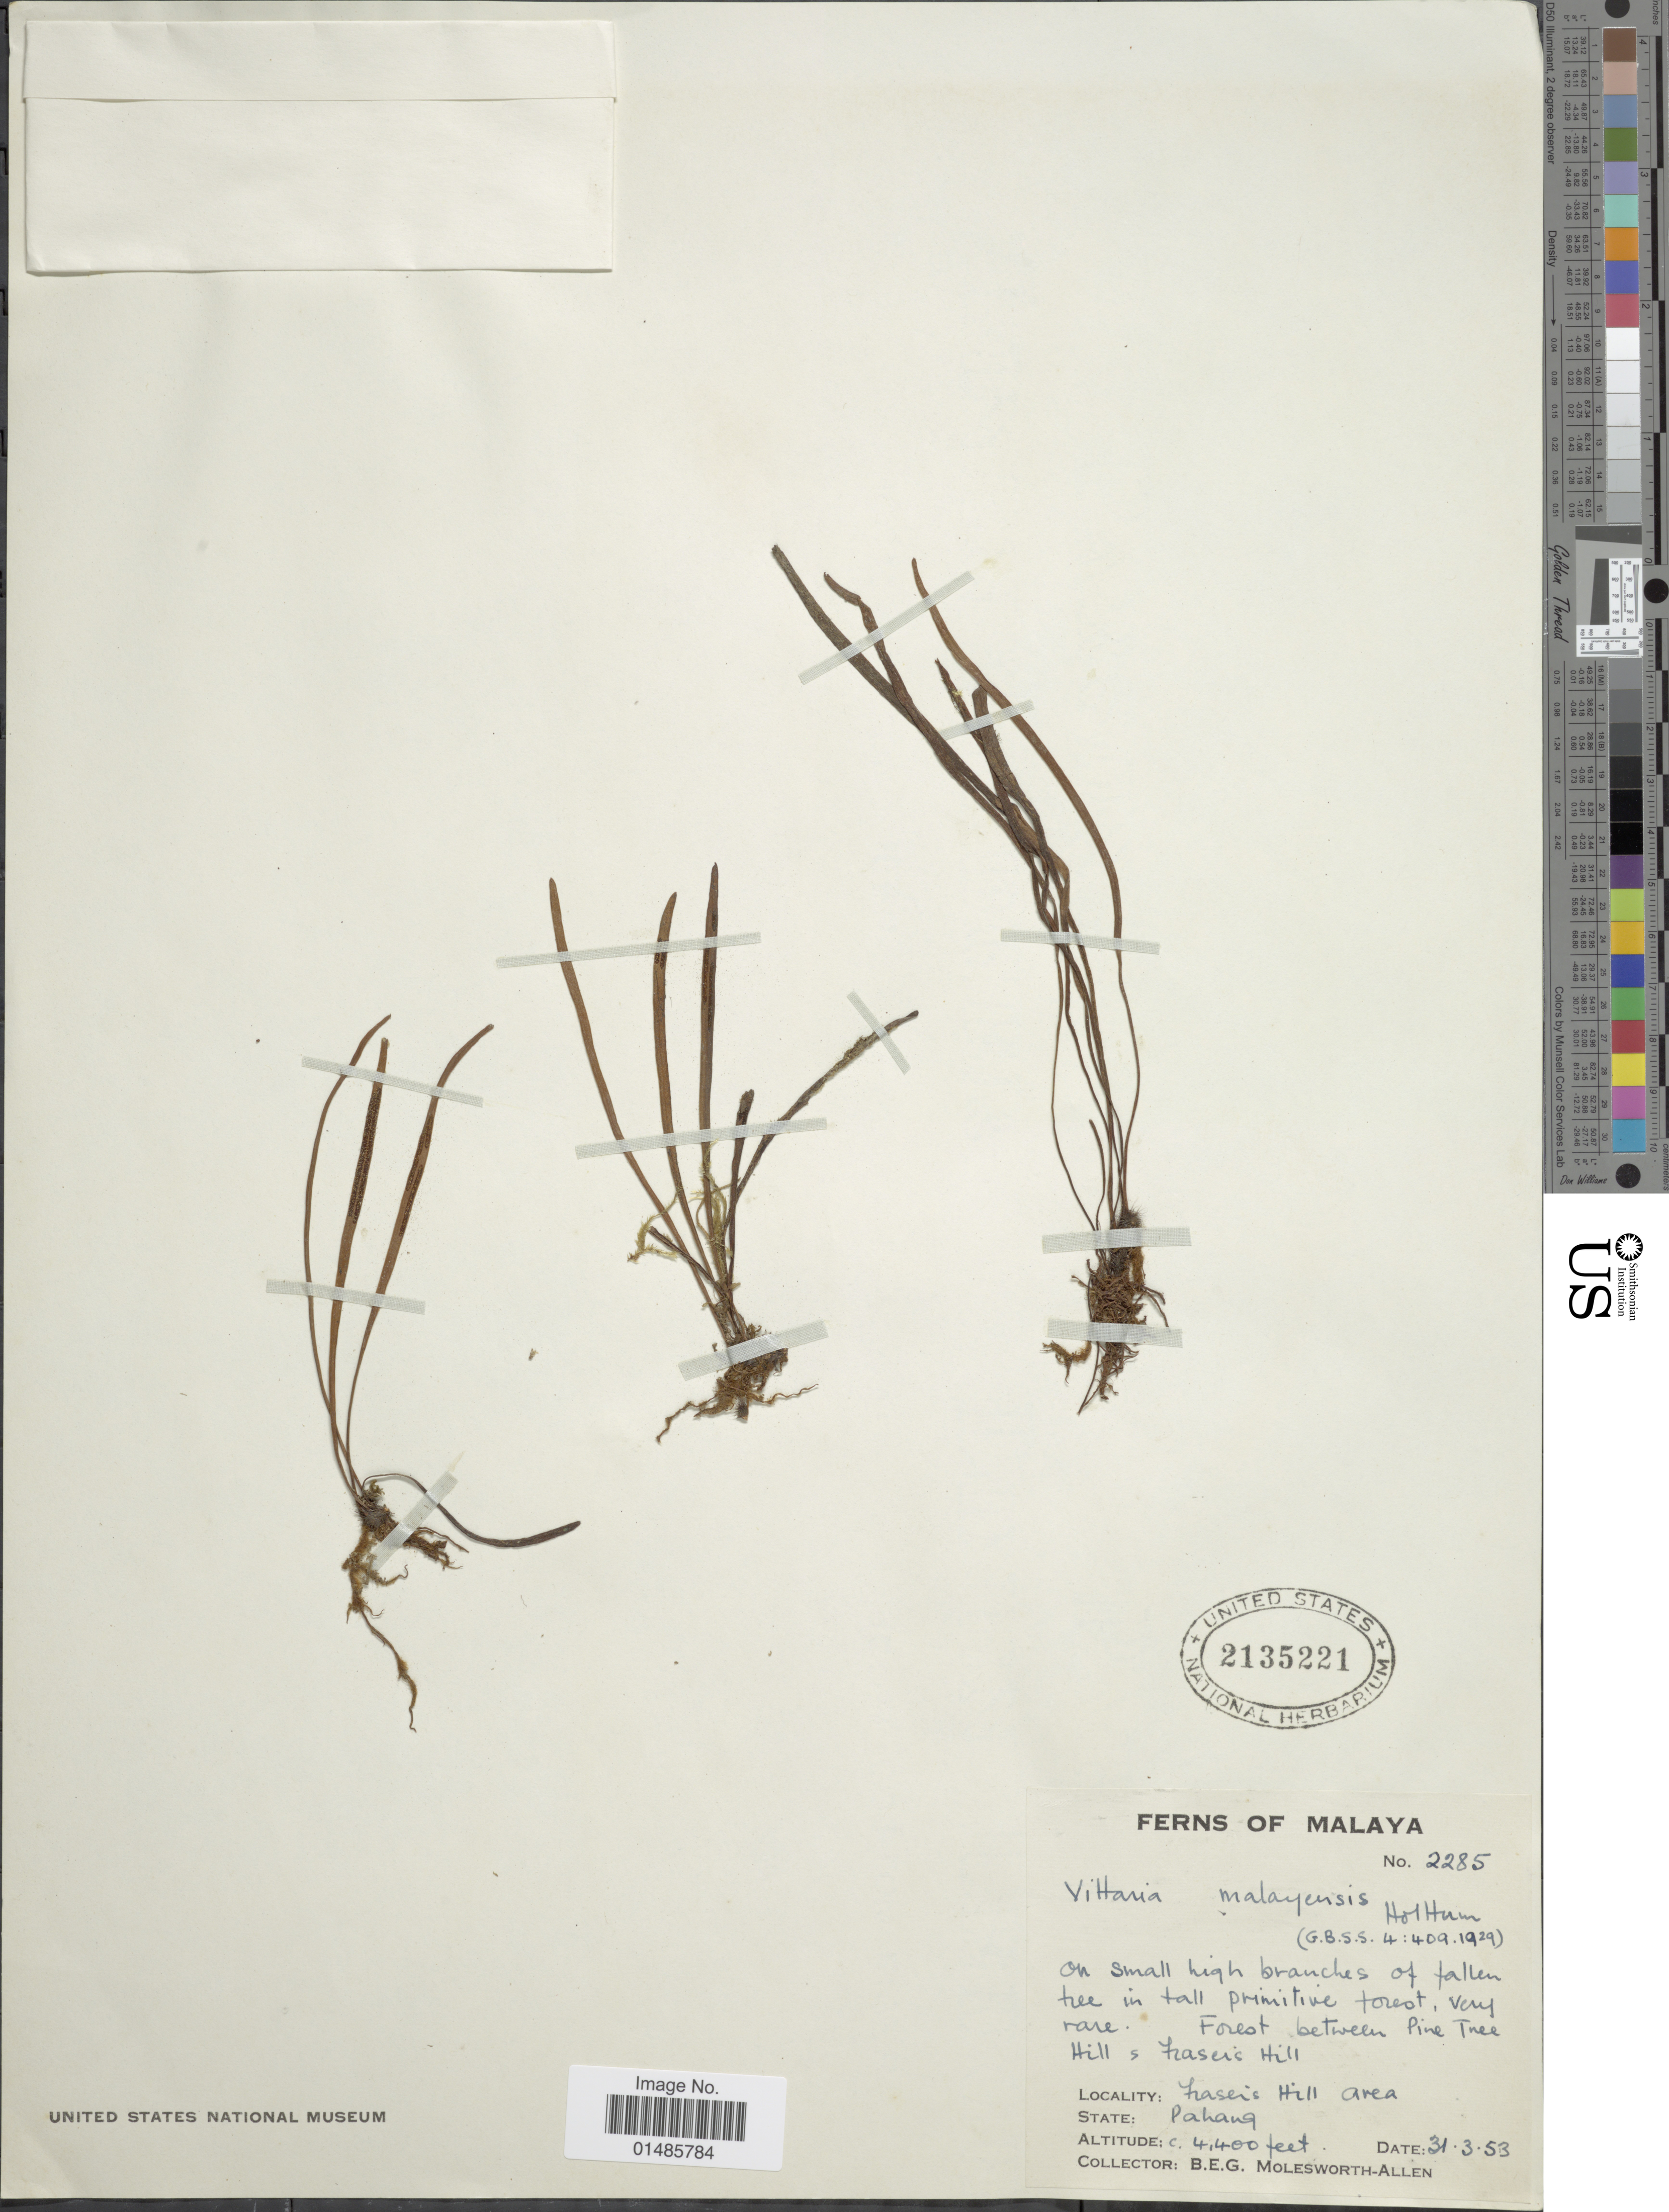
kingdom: Plantae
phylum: Tracheophyta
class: Polypodiopsida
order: Polypodiales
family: Pteridaceae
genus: Haplopteris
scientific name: Haplopteris malayensis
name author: (Holttum) E.H. Crane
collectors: B. E. G. Molesworth-Allen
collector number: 2285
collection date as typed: Transcribed d/m/y: 31/3/53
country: Malaysia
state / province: Pahang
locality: Ferns of Malaya. Forest between Pine Tree Hill & Fraser's Hill. Fraser's Hill Area.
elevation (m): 1341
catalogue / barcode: US 2135221